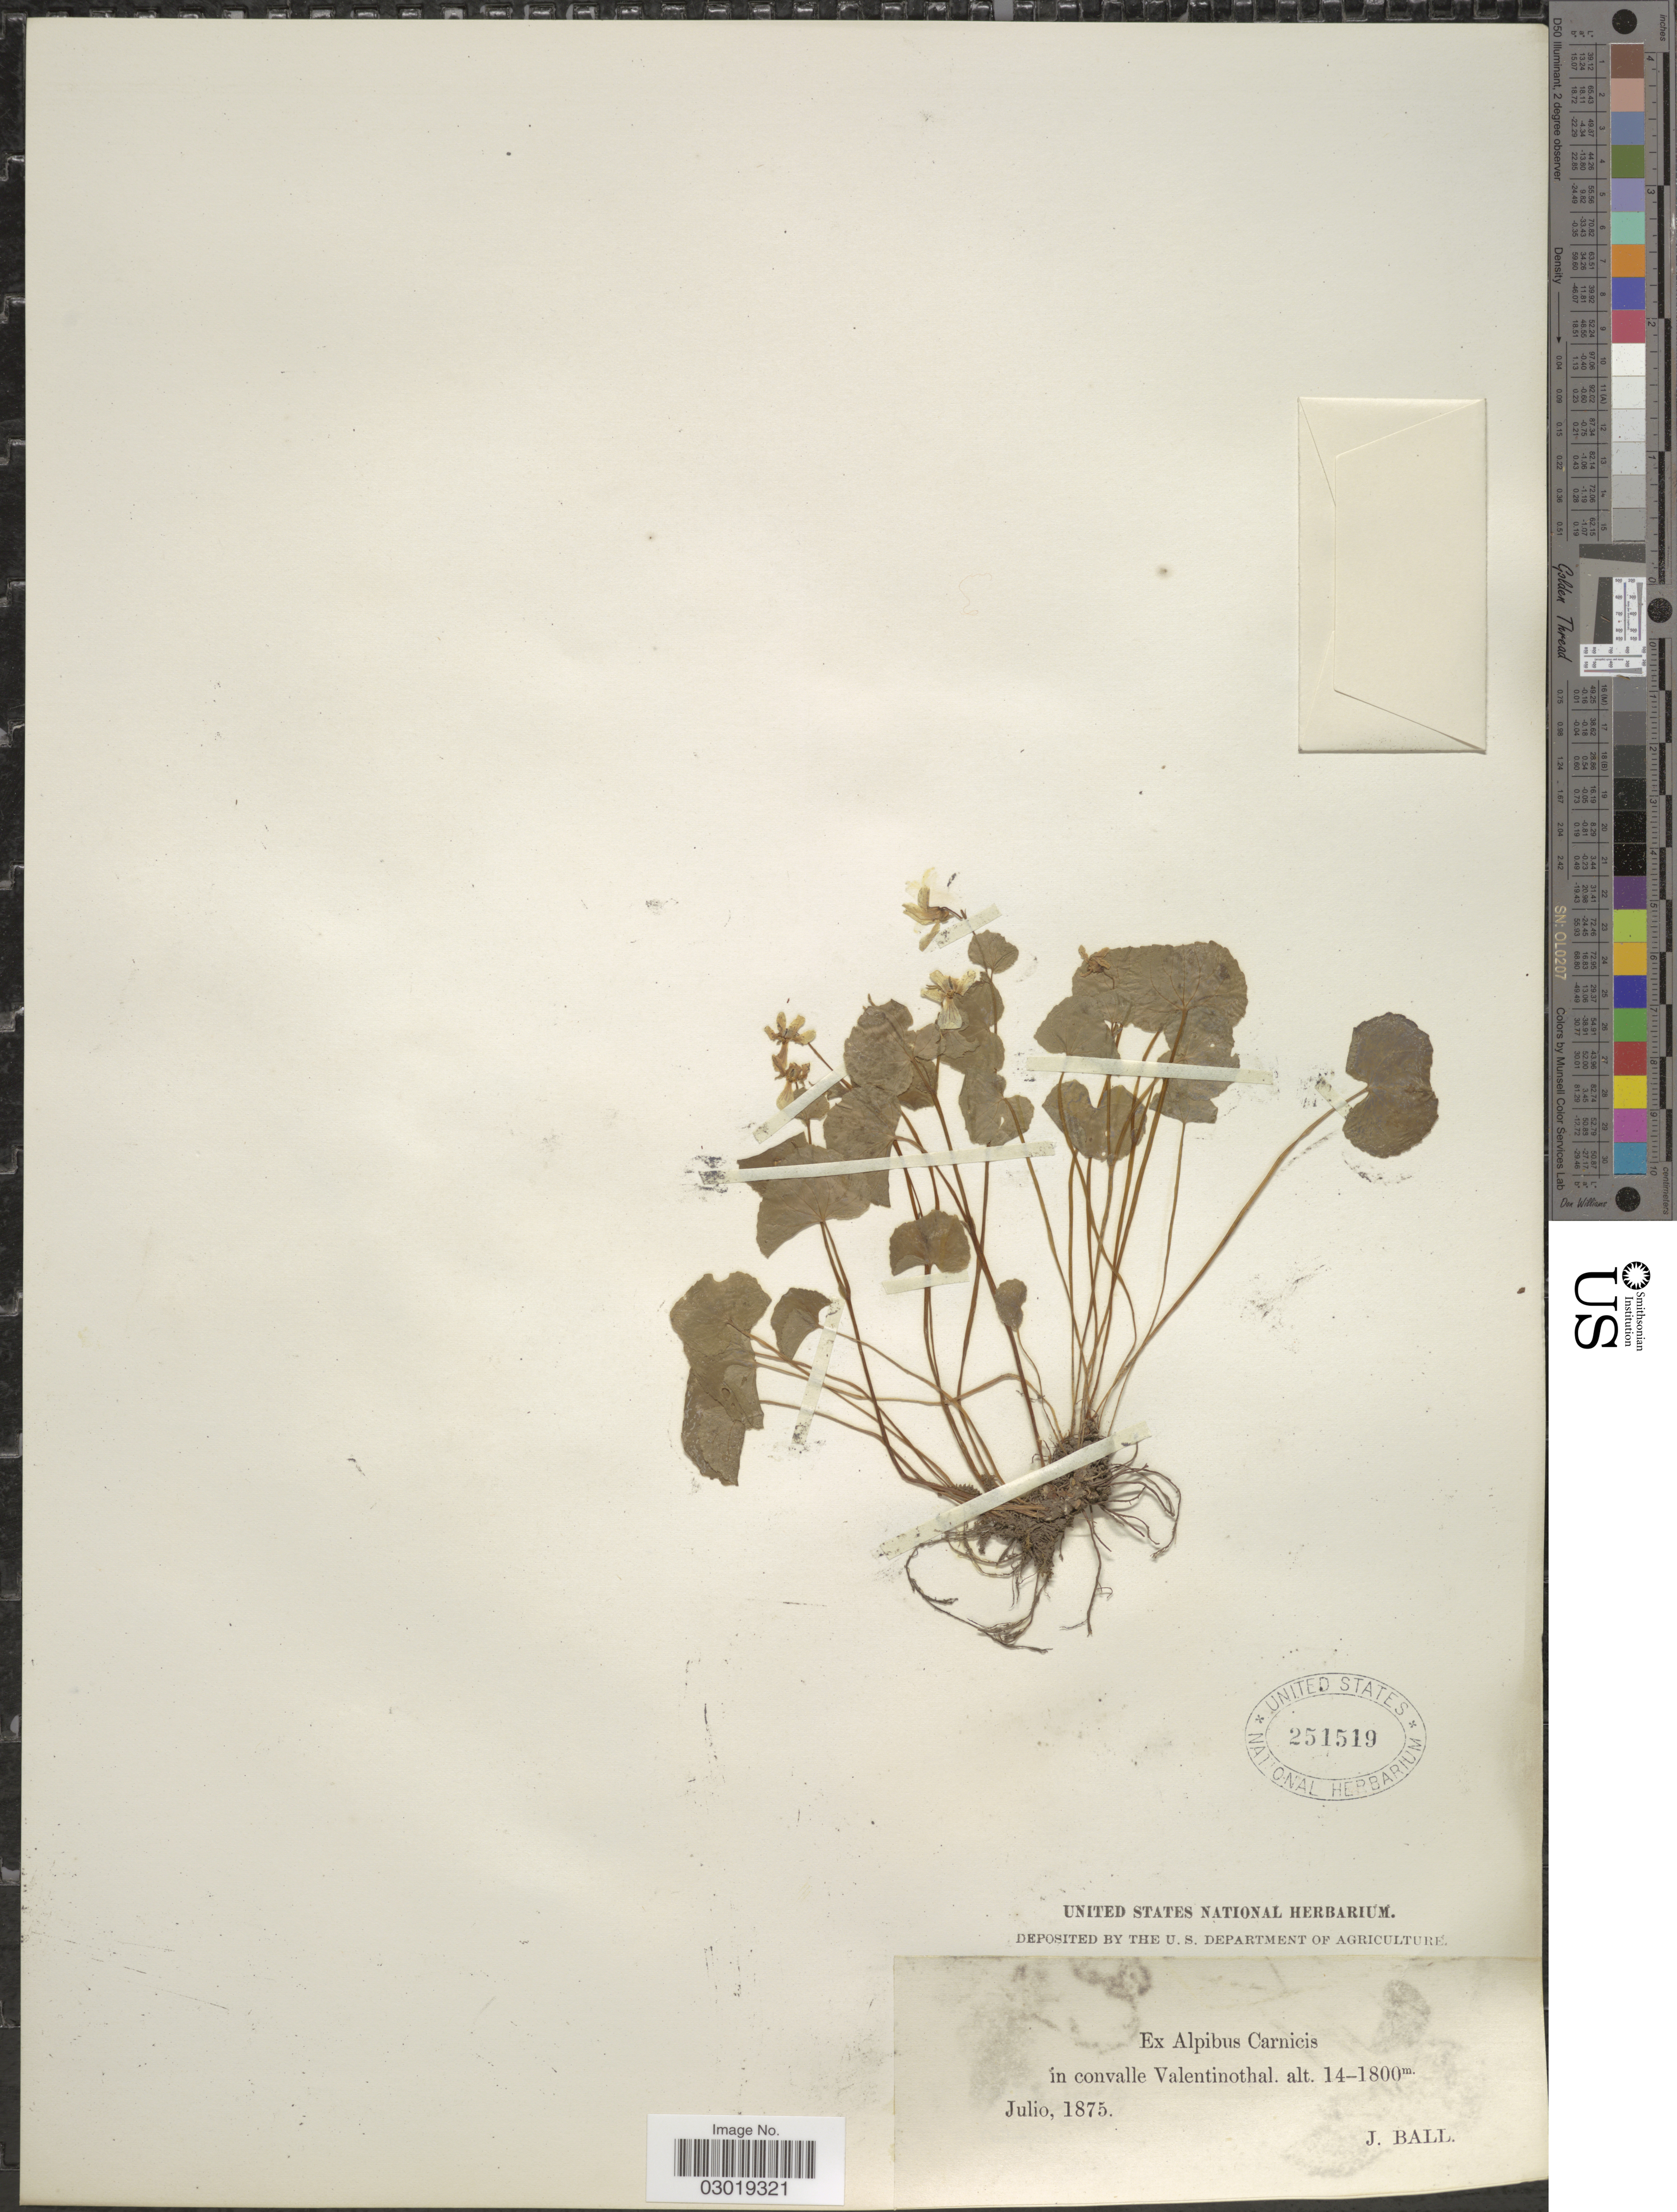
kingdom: Plantae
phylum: Tracheophyta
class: Magnoliopsida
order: Malpighiales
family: Violaceae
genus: Viola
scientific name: Viola sp.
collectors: J. Ball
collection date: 1875-07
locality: Ex Alpibus Carnicis in convalle Valentinothal.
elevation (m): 1400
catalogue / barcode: US 251519